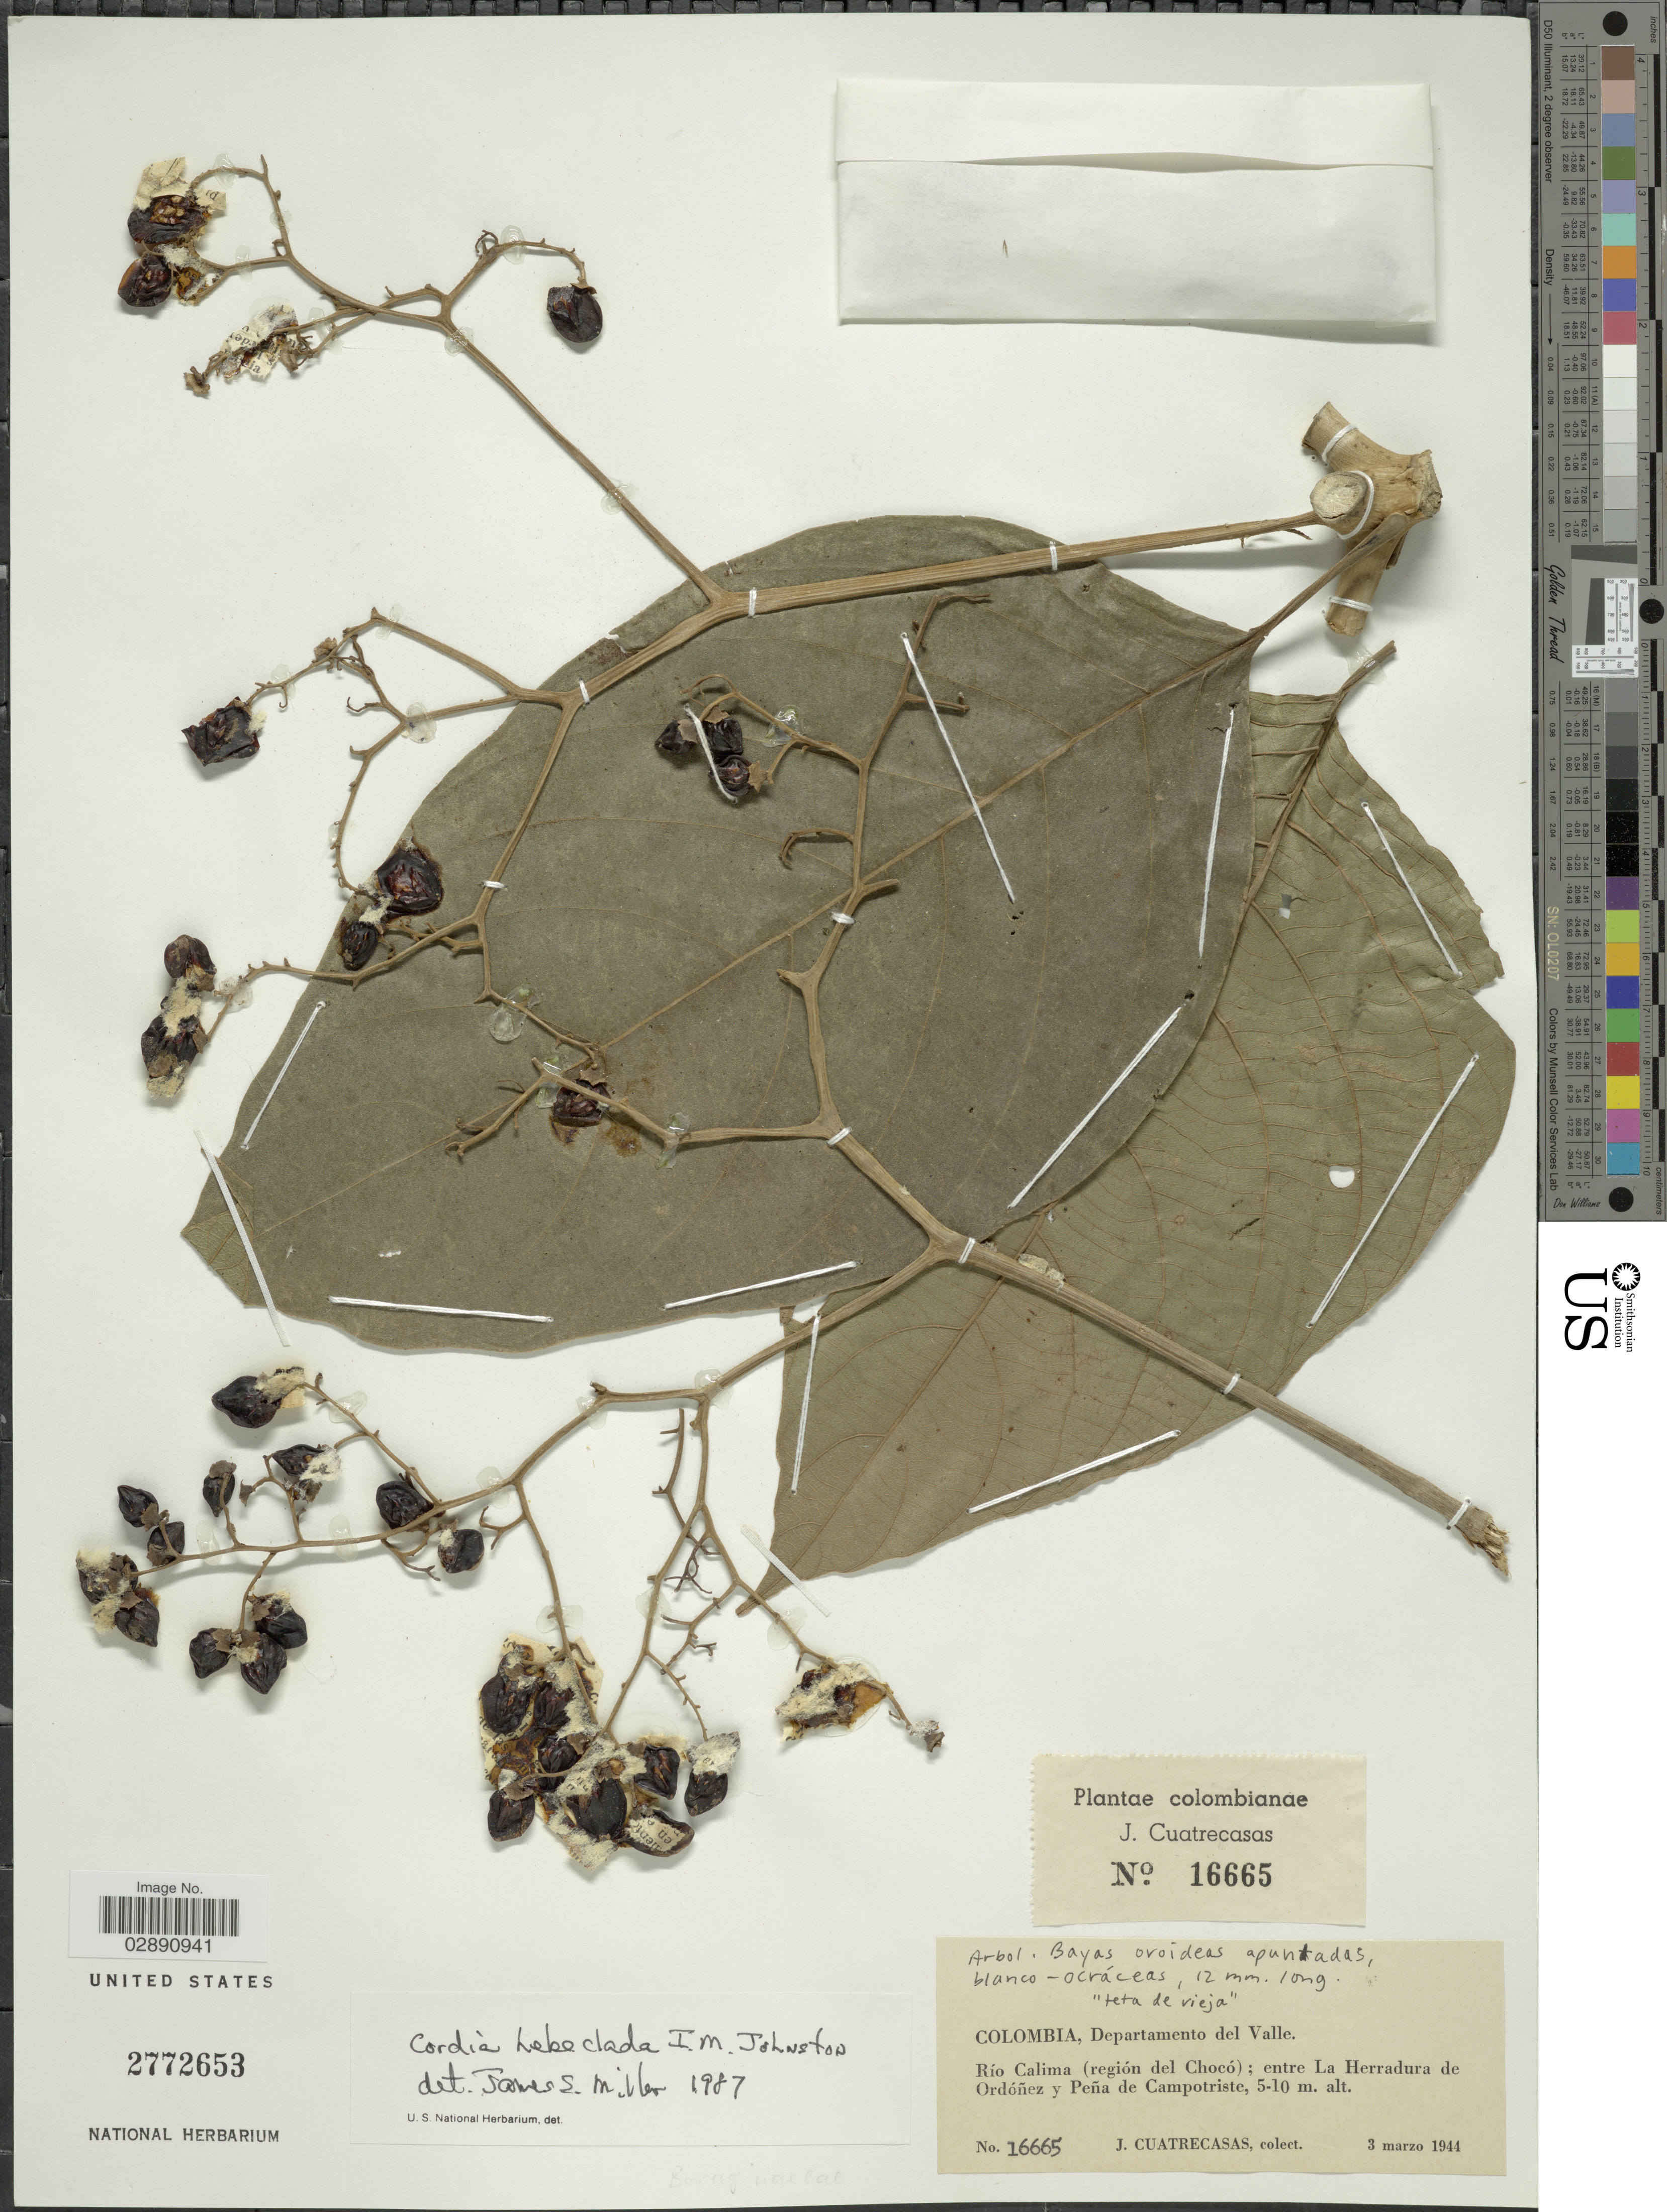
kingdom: Plantae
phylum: Tracheophyta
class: Magnoliopsida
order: Boraginales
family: Cordiaceae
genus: Cordia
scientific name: Cordia hebeclada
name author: I.M. Johnst.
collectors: J. Cuatrecasas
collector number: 16665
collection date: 1944-03-03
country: Colombia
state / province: Valle del Cauca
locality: Departamento del Valle. Río Calima (región del Chocó); entre La Herradura de Ordóñez y Peña de Campotriste.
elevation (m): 5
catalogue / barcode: US 2772653